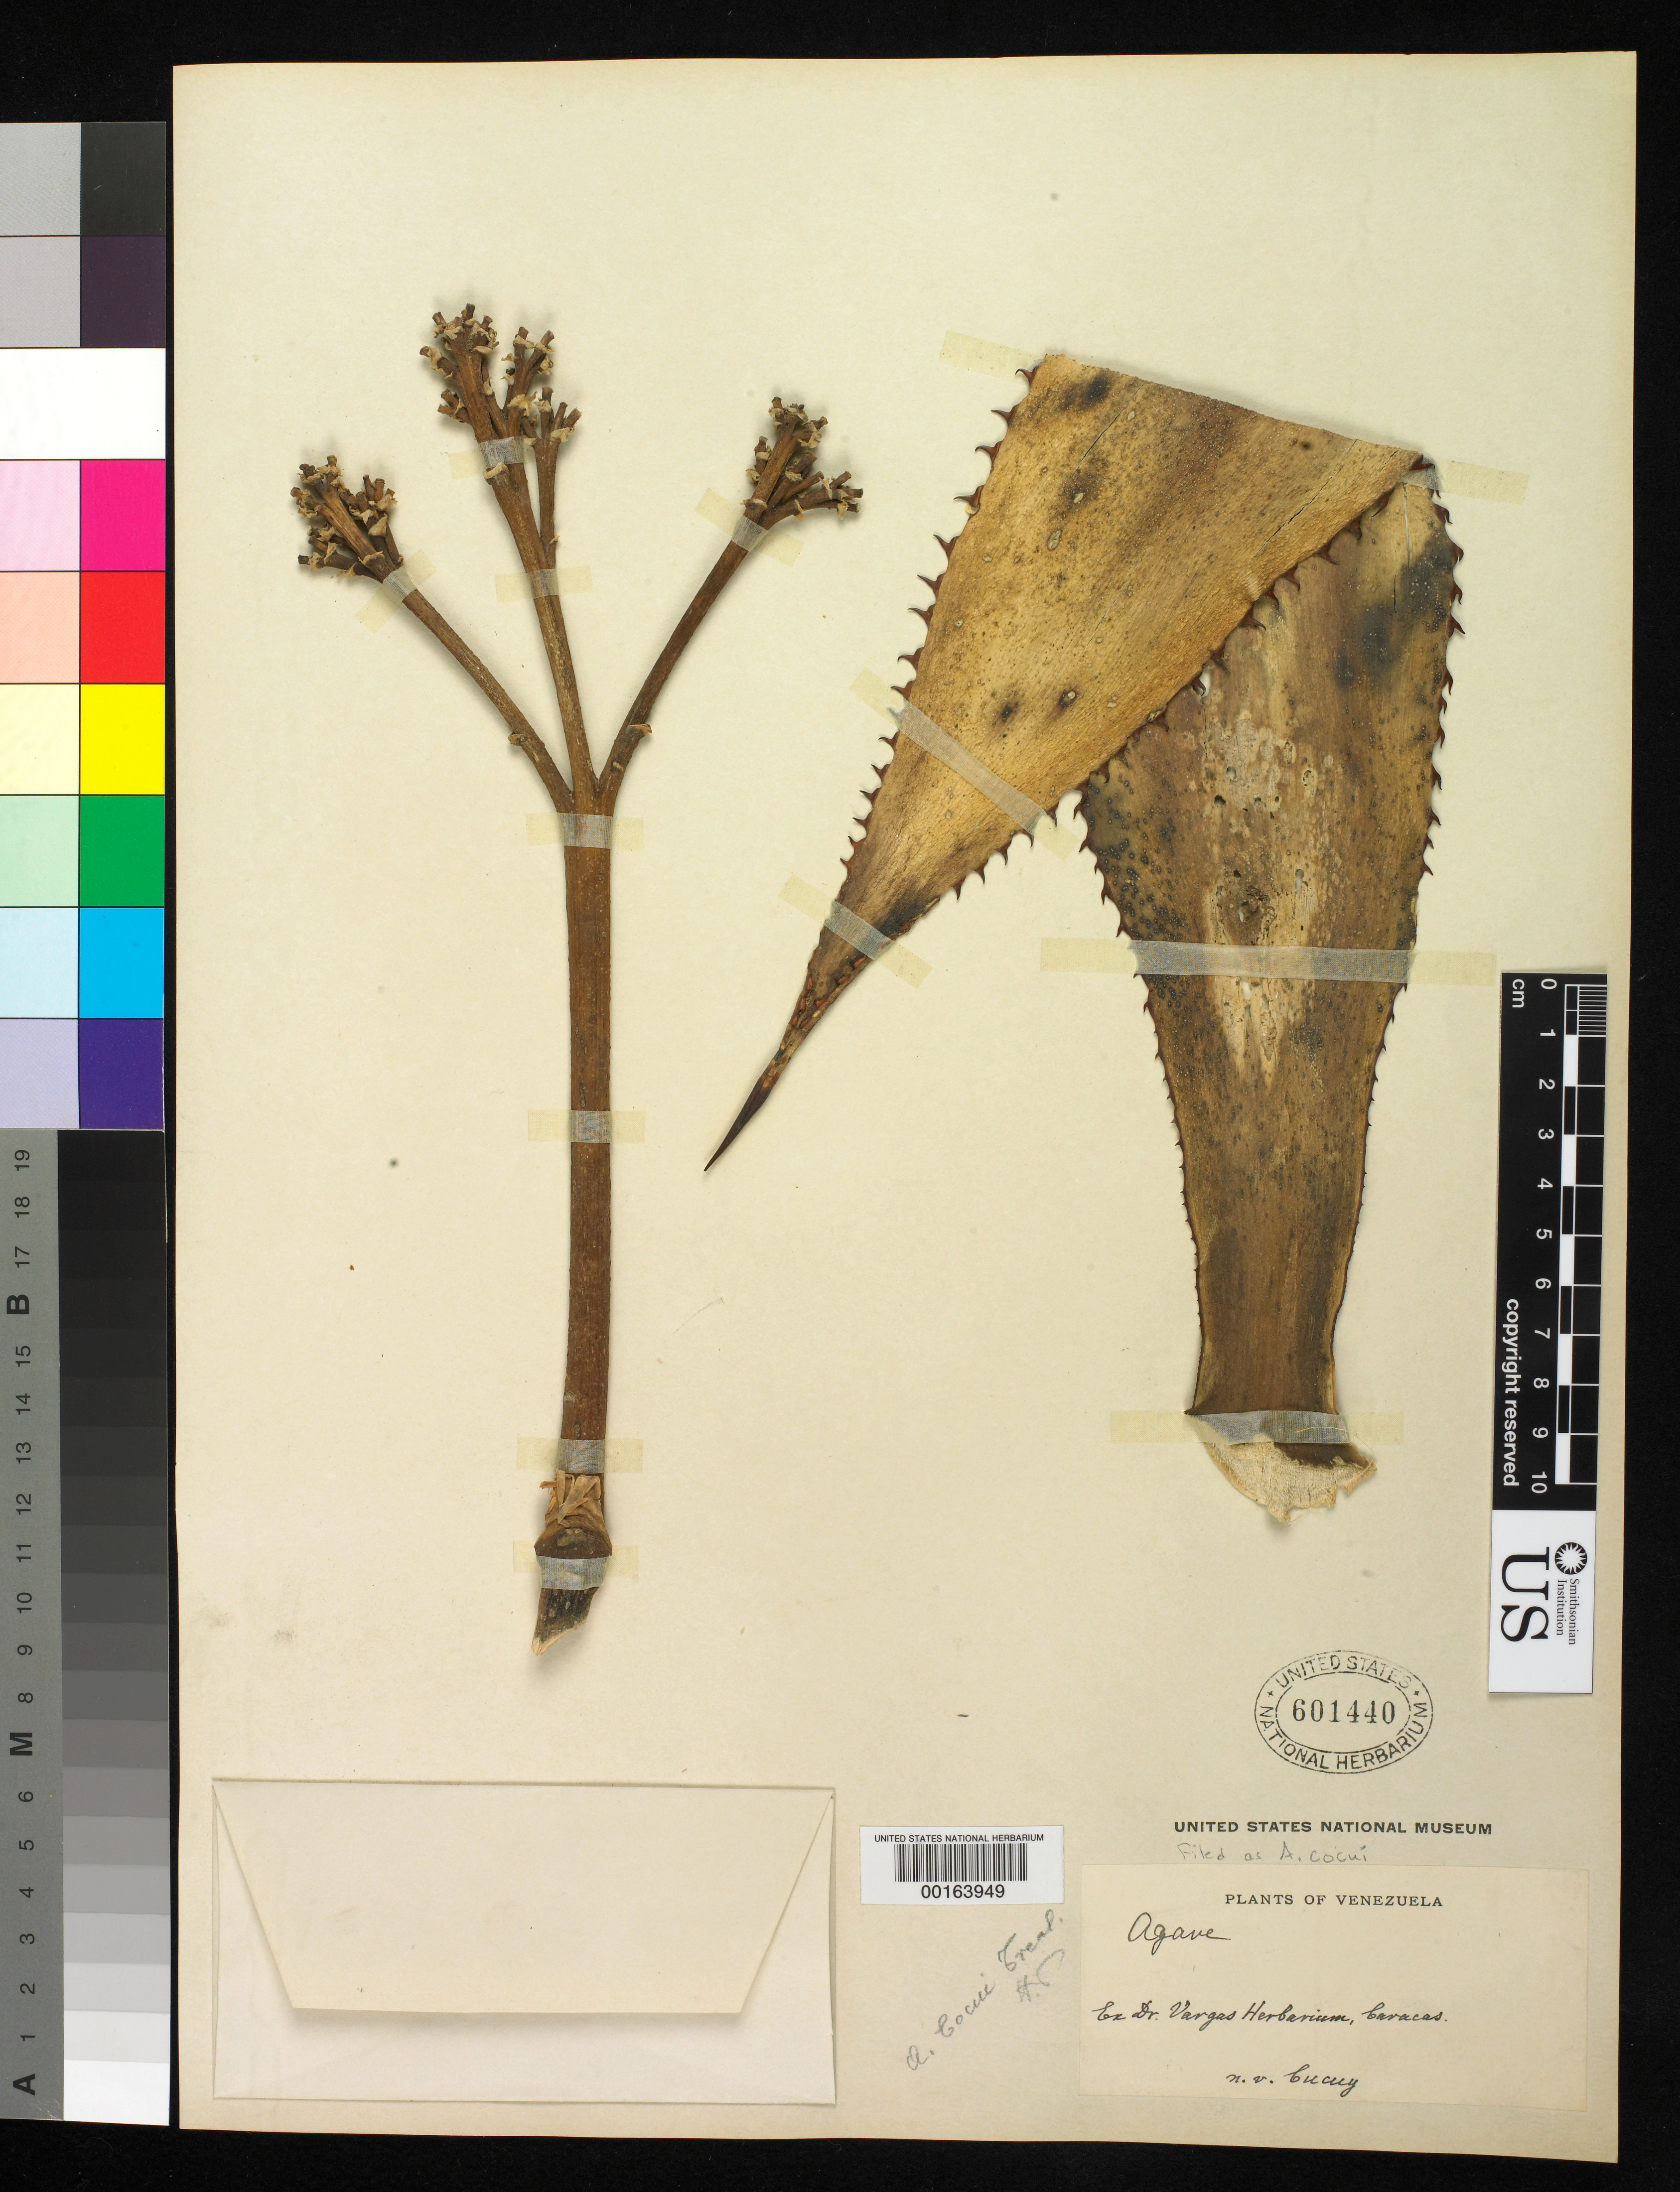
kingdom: Plantae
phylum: Tracheophyta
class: Liliopsida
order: Asparagales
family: Asparagaceae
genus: Agave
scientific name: Agave cocui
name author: Trel.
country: Venezuela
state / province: Mérida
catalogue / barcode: US 601440